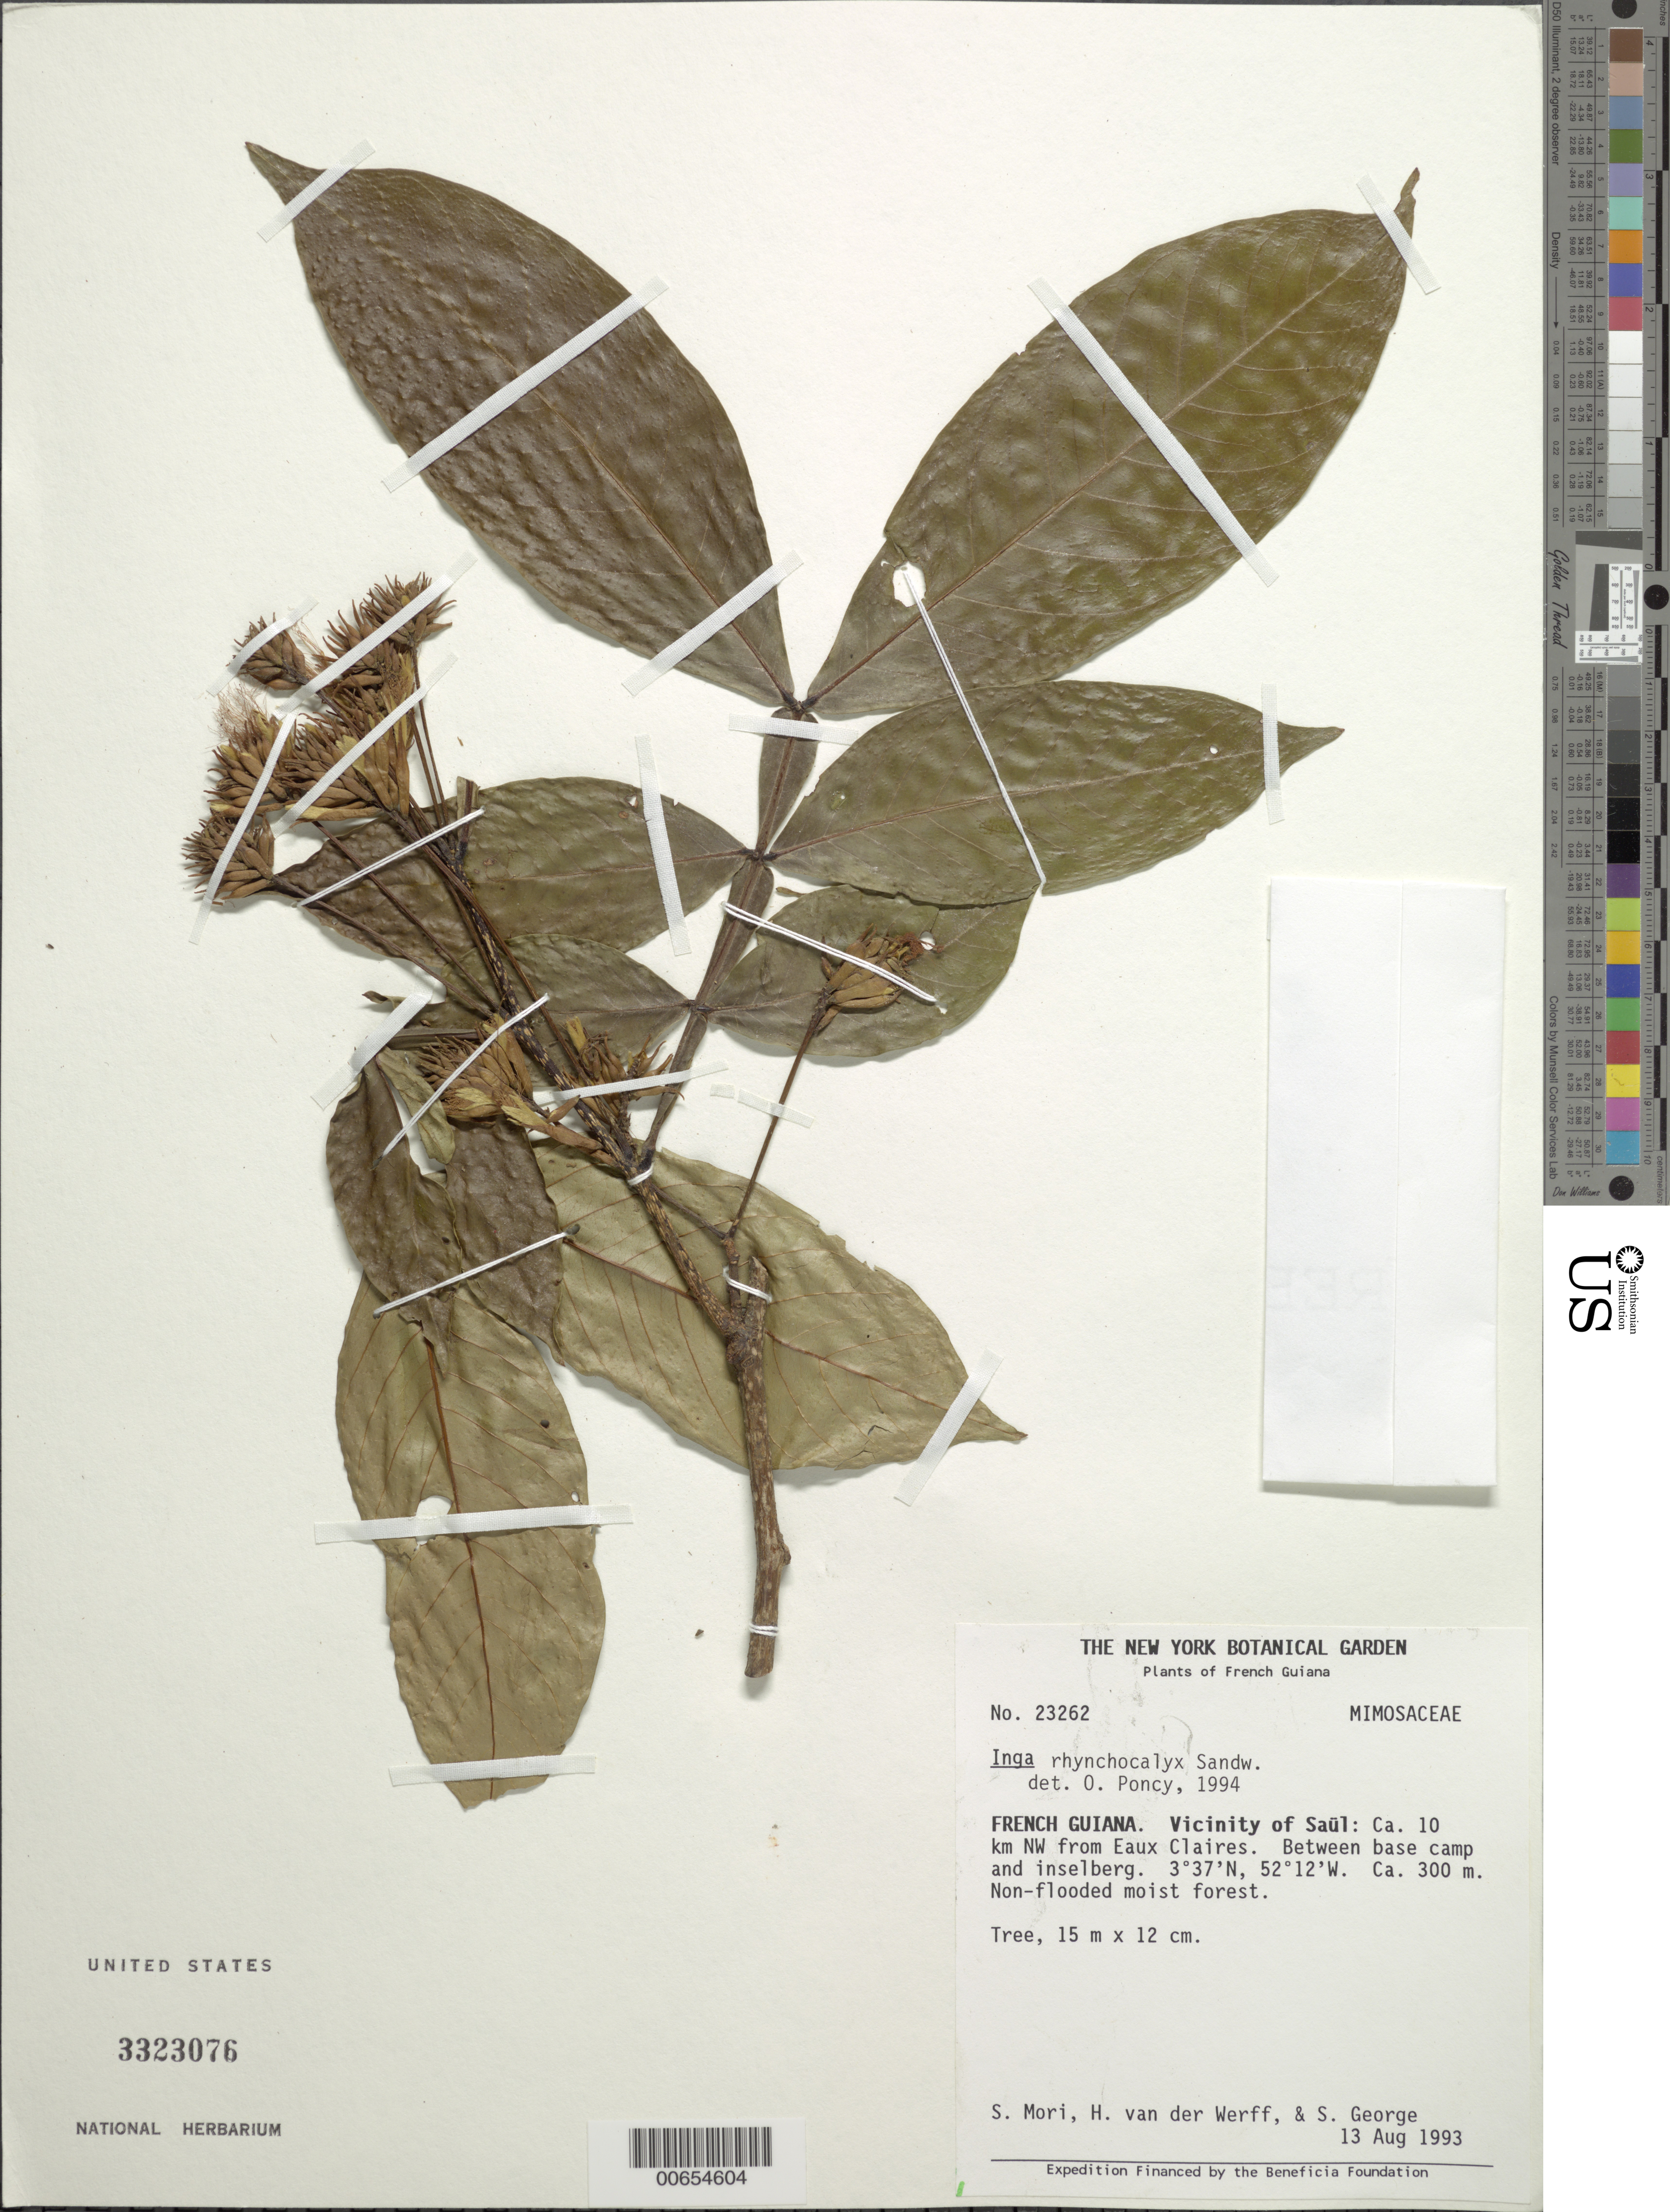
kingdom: Plantae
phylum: Tracheophyta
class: Magnoliopsida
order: Fabales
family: Fabaceae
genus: Inga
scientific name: Inga rhynchocalyx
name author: Sandwith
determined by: Poncy, O.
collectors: S. Mori, H. van der Werff, M. Rothman & S. George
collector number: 23262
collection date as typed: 13-Aug-93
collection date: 1993-08-13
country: French Guiana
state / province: Saint-Laurent-du-Maroni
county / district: Saül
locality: Saül and vic., ca. 10 km NW from Eaux Claires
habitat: Non-flooded moist forest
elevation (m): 300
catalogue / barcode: US 3323076